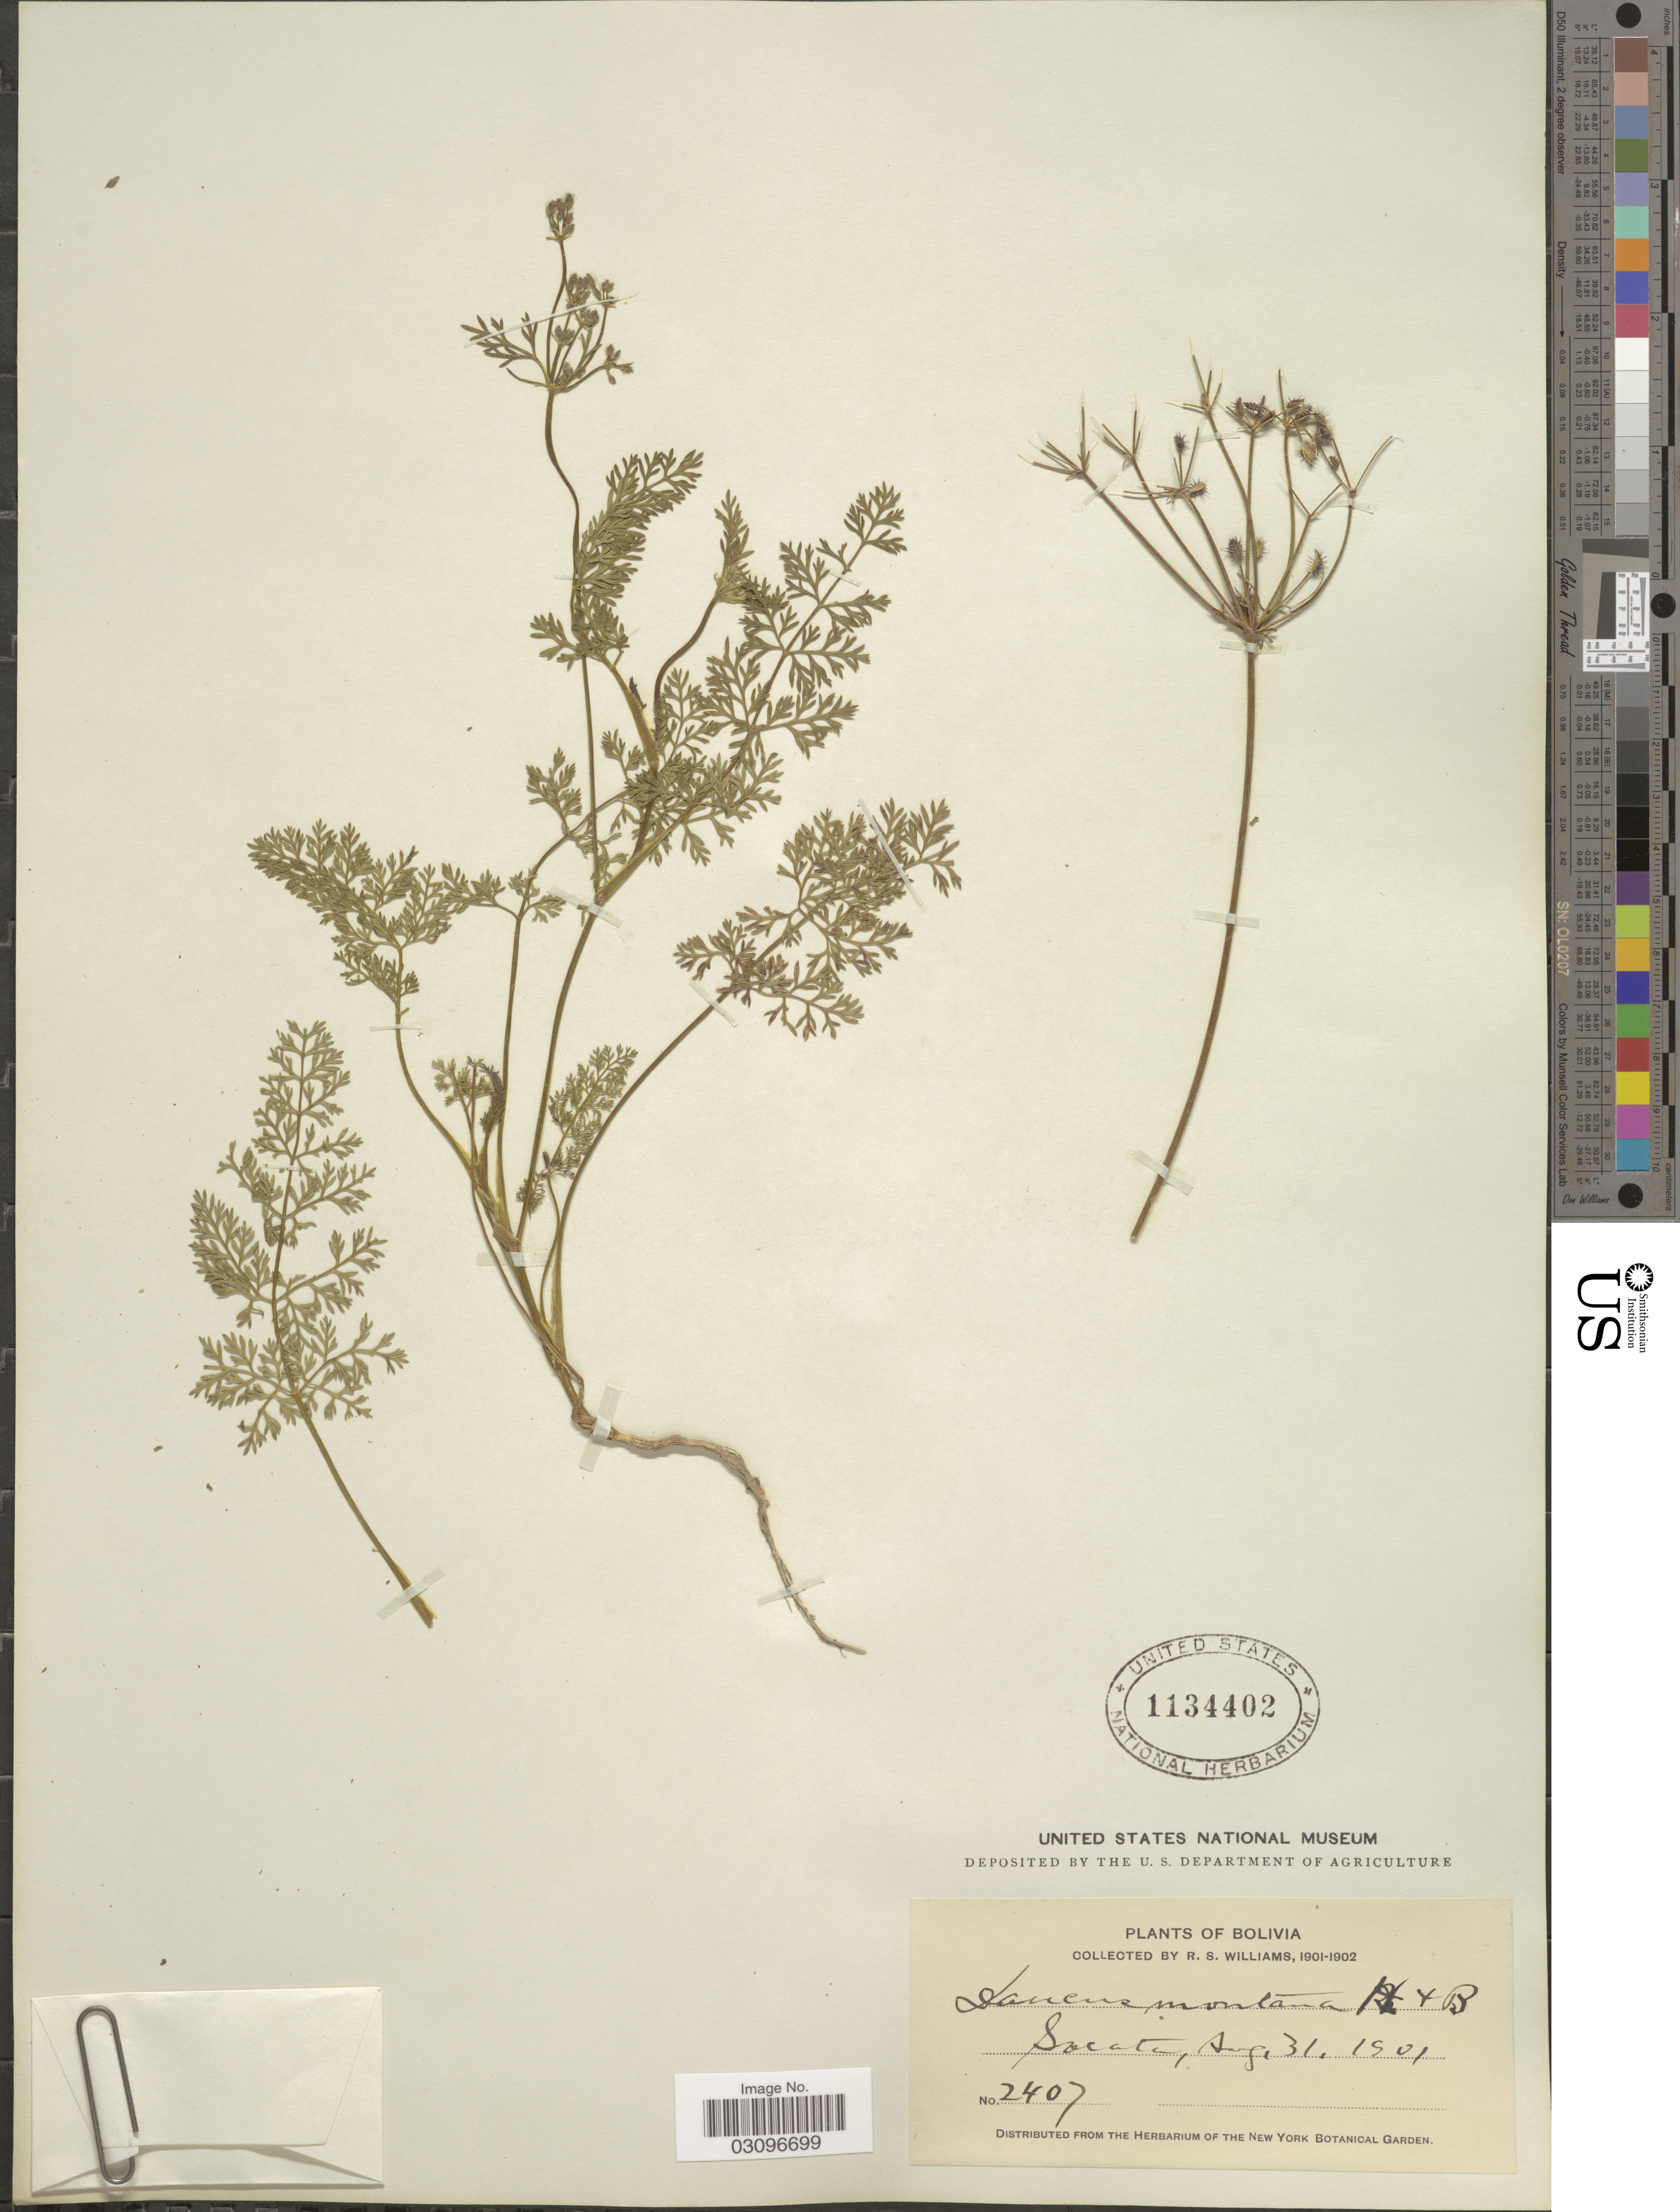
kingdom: Plantae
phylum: Tracheophyta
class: Magnoliopsida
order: Apiales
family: Apiaceae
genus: Daucus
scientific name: Daucus montanus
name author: Humb. & Bonpl. ex Spreng.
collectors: R. S. Williams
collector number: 2407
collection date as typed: Aug. 31, 1901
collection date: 1901-08-31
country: Bolivia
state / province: La Páz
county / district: Larecaja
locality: Sorata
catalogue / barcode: US 1134402